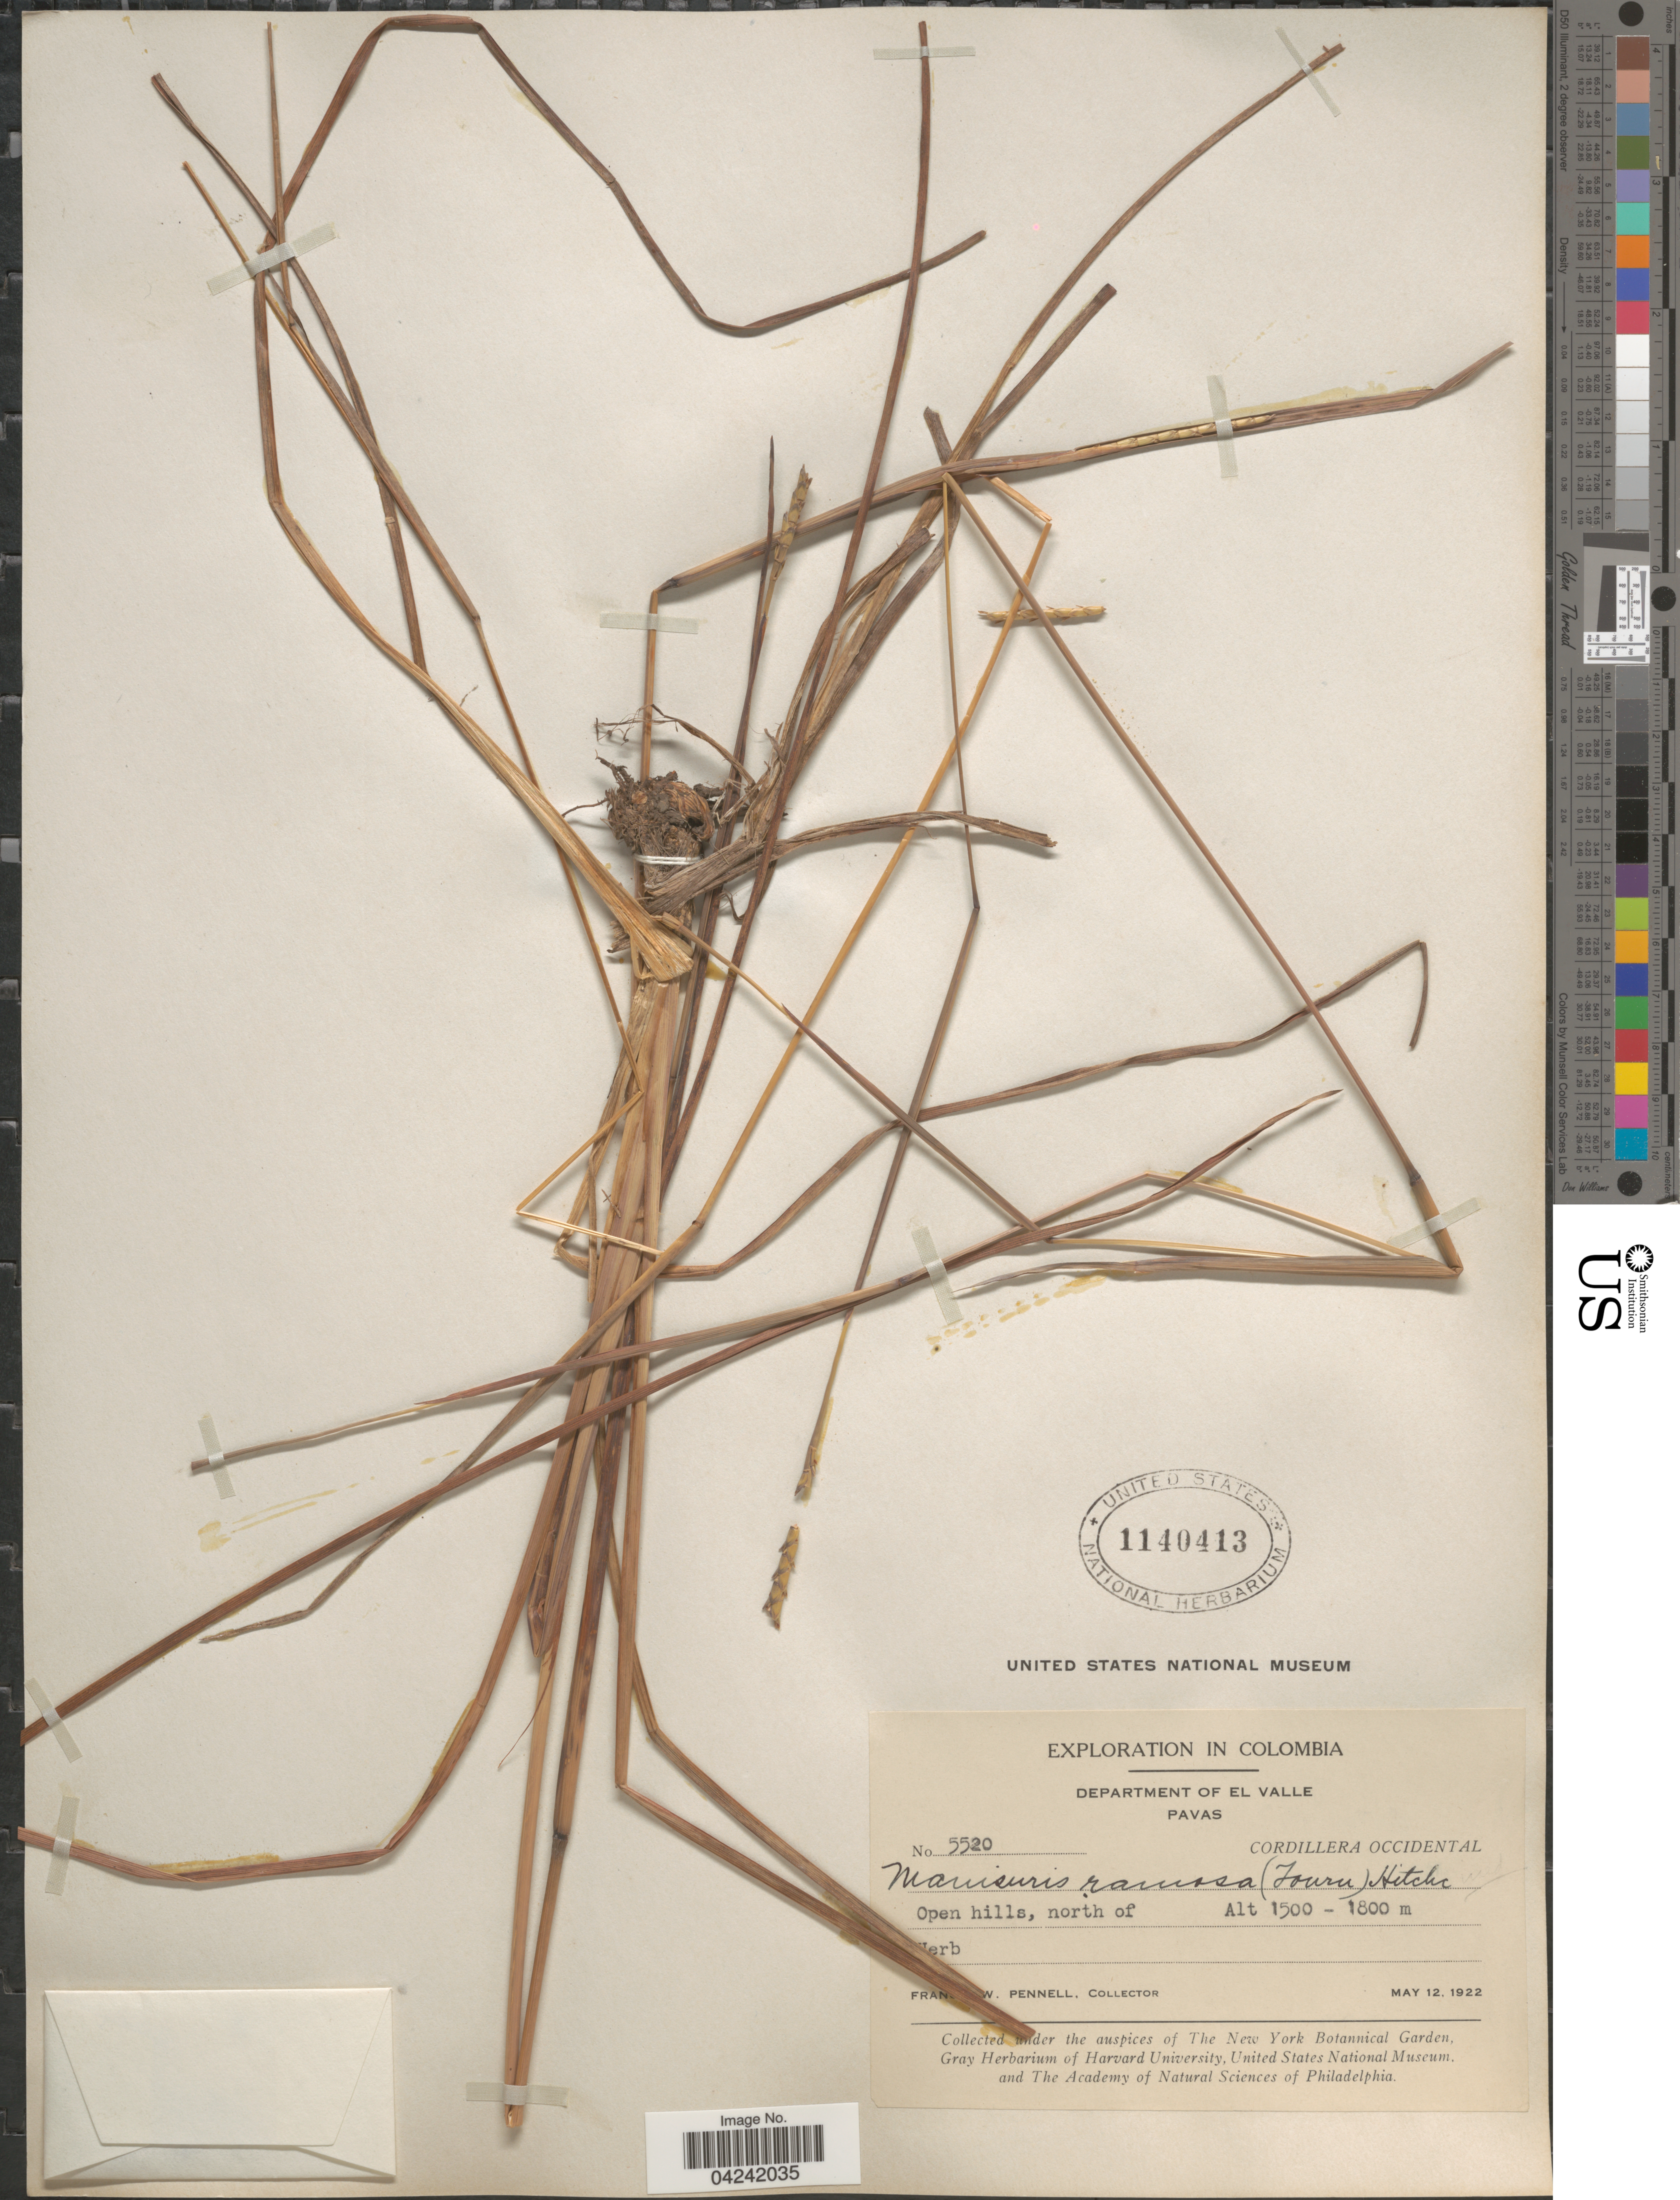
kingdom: Plantae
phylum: Tracheophyta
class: Liliopsida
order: Poales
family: Poaceae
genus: Mnesithea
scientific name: Mnesithea ramosa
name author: (E. Fourn.) de Koning & Sosef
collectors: F. W. Pennell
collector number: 5520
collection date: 1922-05-12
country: Colombia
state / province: Valle del Cauca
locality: Exploration In Colombia. Department Of El Valle. Pavas. Open hills, north of Pavas.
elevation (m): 1500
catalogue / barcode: US 1140413